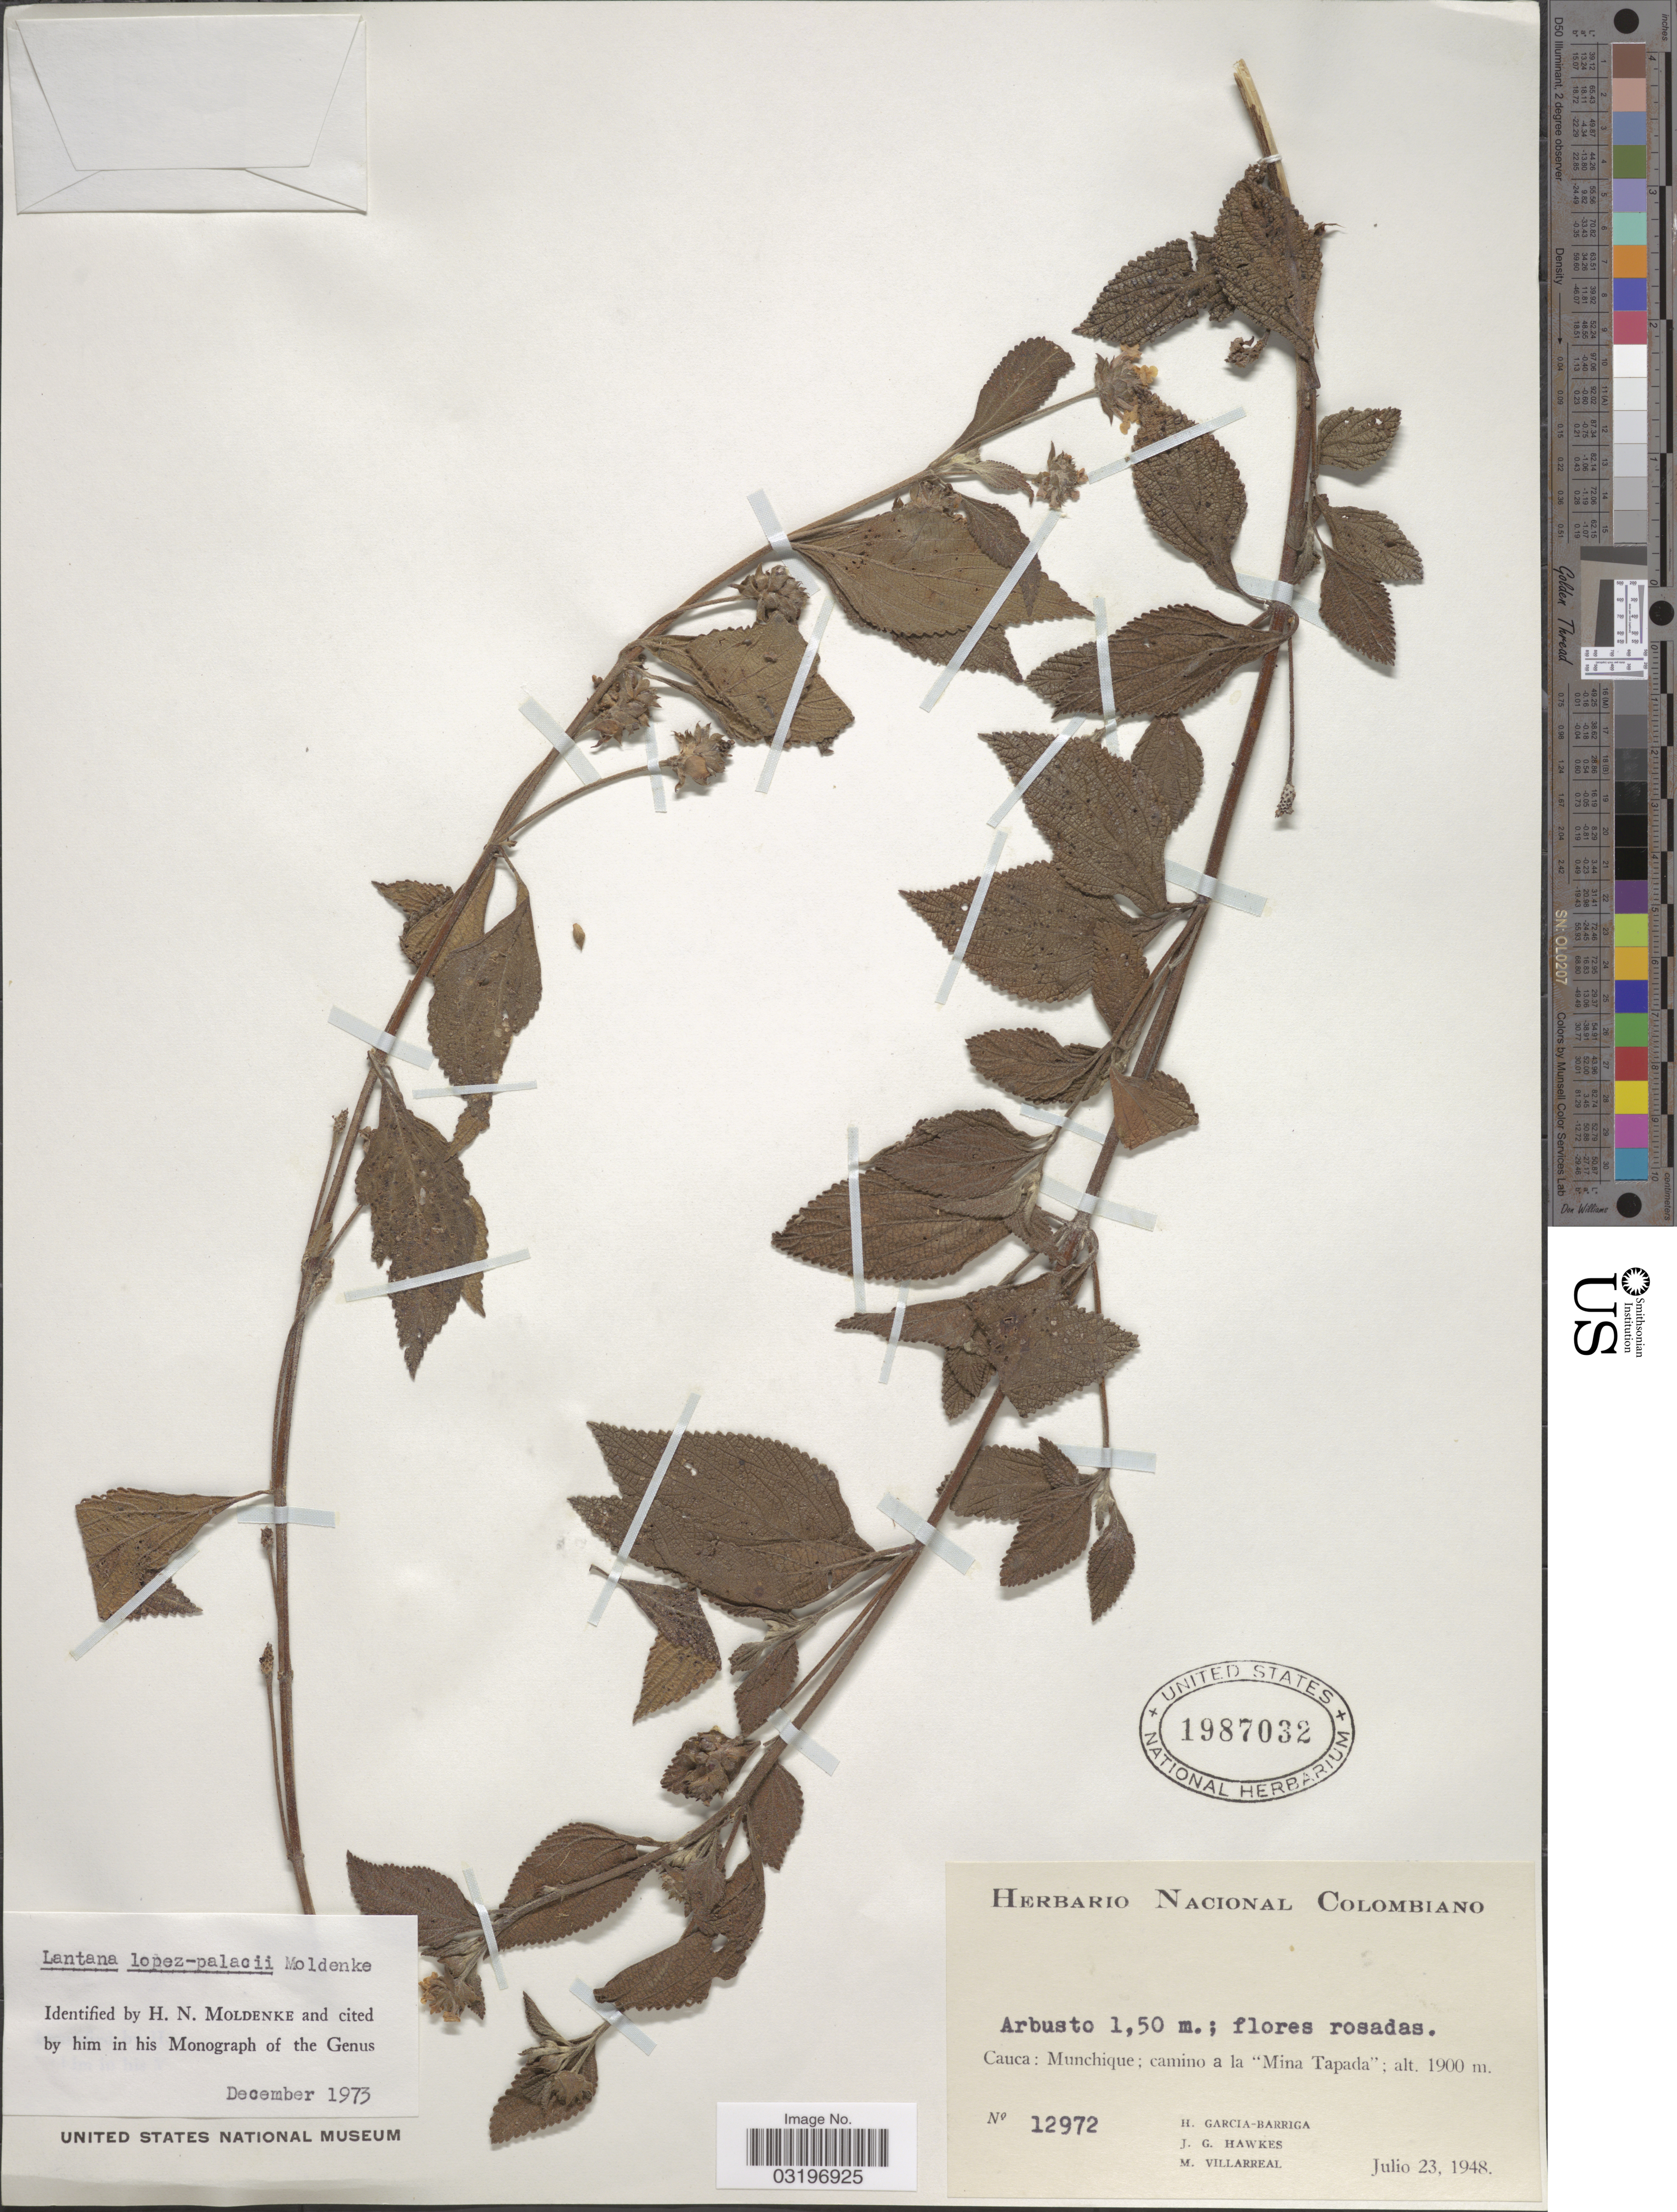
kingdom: Plantae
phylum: Tracheophyta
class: Magnoliopsida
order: Lamiales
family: Verbenaceae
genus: Lantana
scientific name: Lantana lopez-palacii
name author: Moldenke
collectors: H. García Barriga, J. Hawkes & M. Villarreal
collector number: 12972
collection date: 1948-07-23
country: Colombia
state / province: Cauca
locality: Munchique; camino a la "Mina Tapada".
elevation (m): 1900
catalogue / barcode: US 1987032